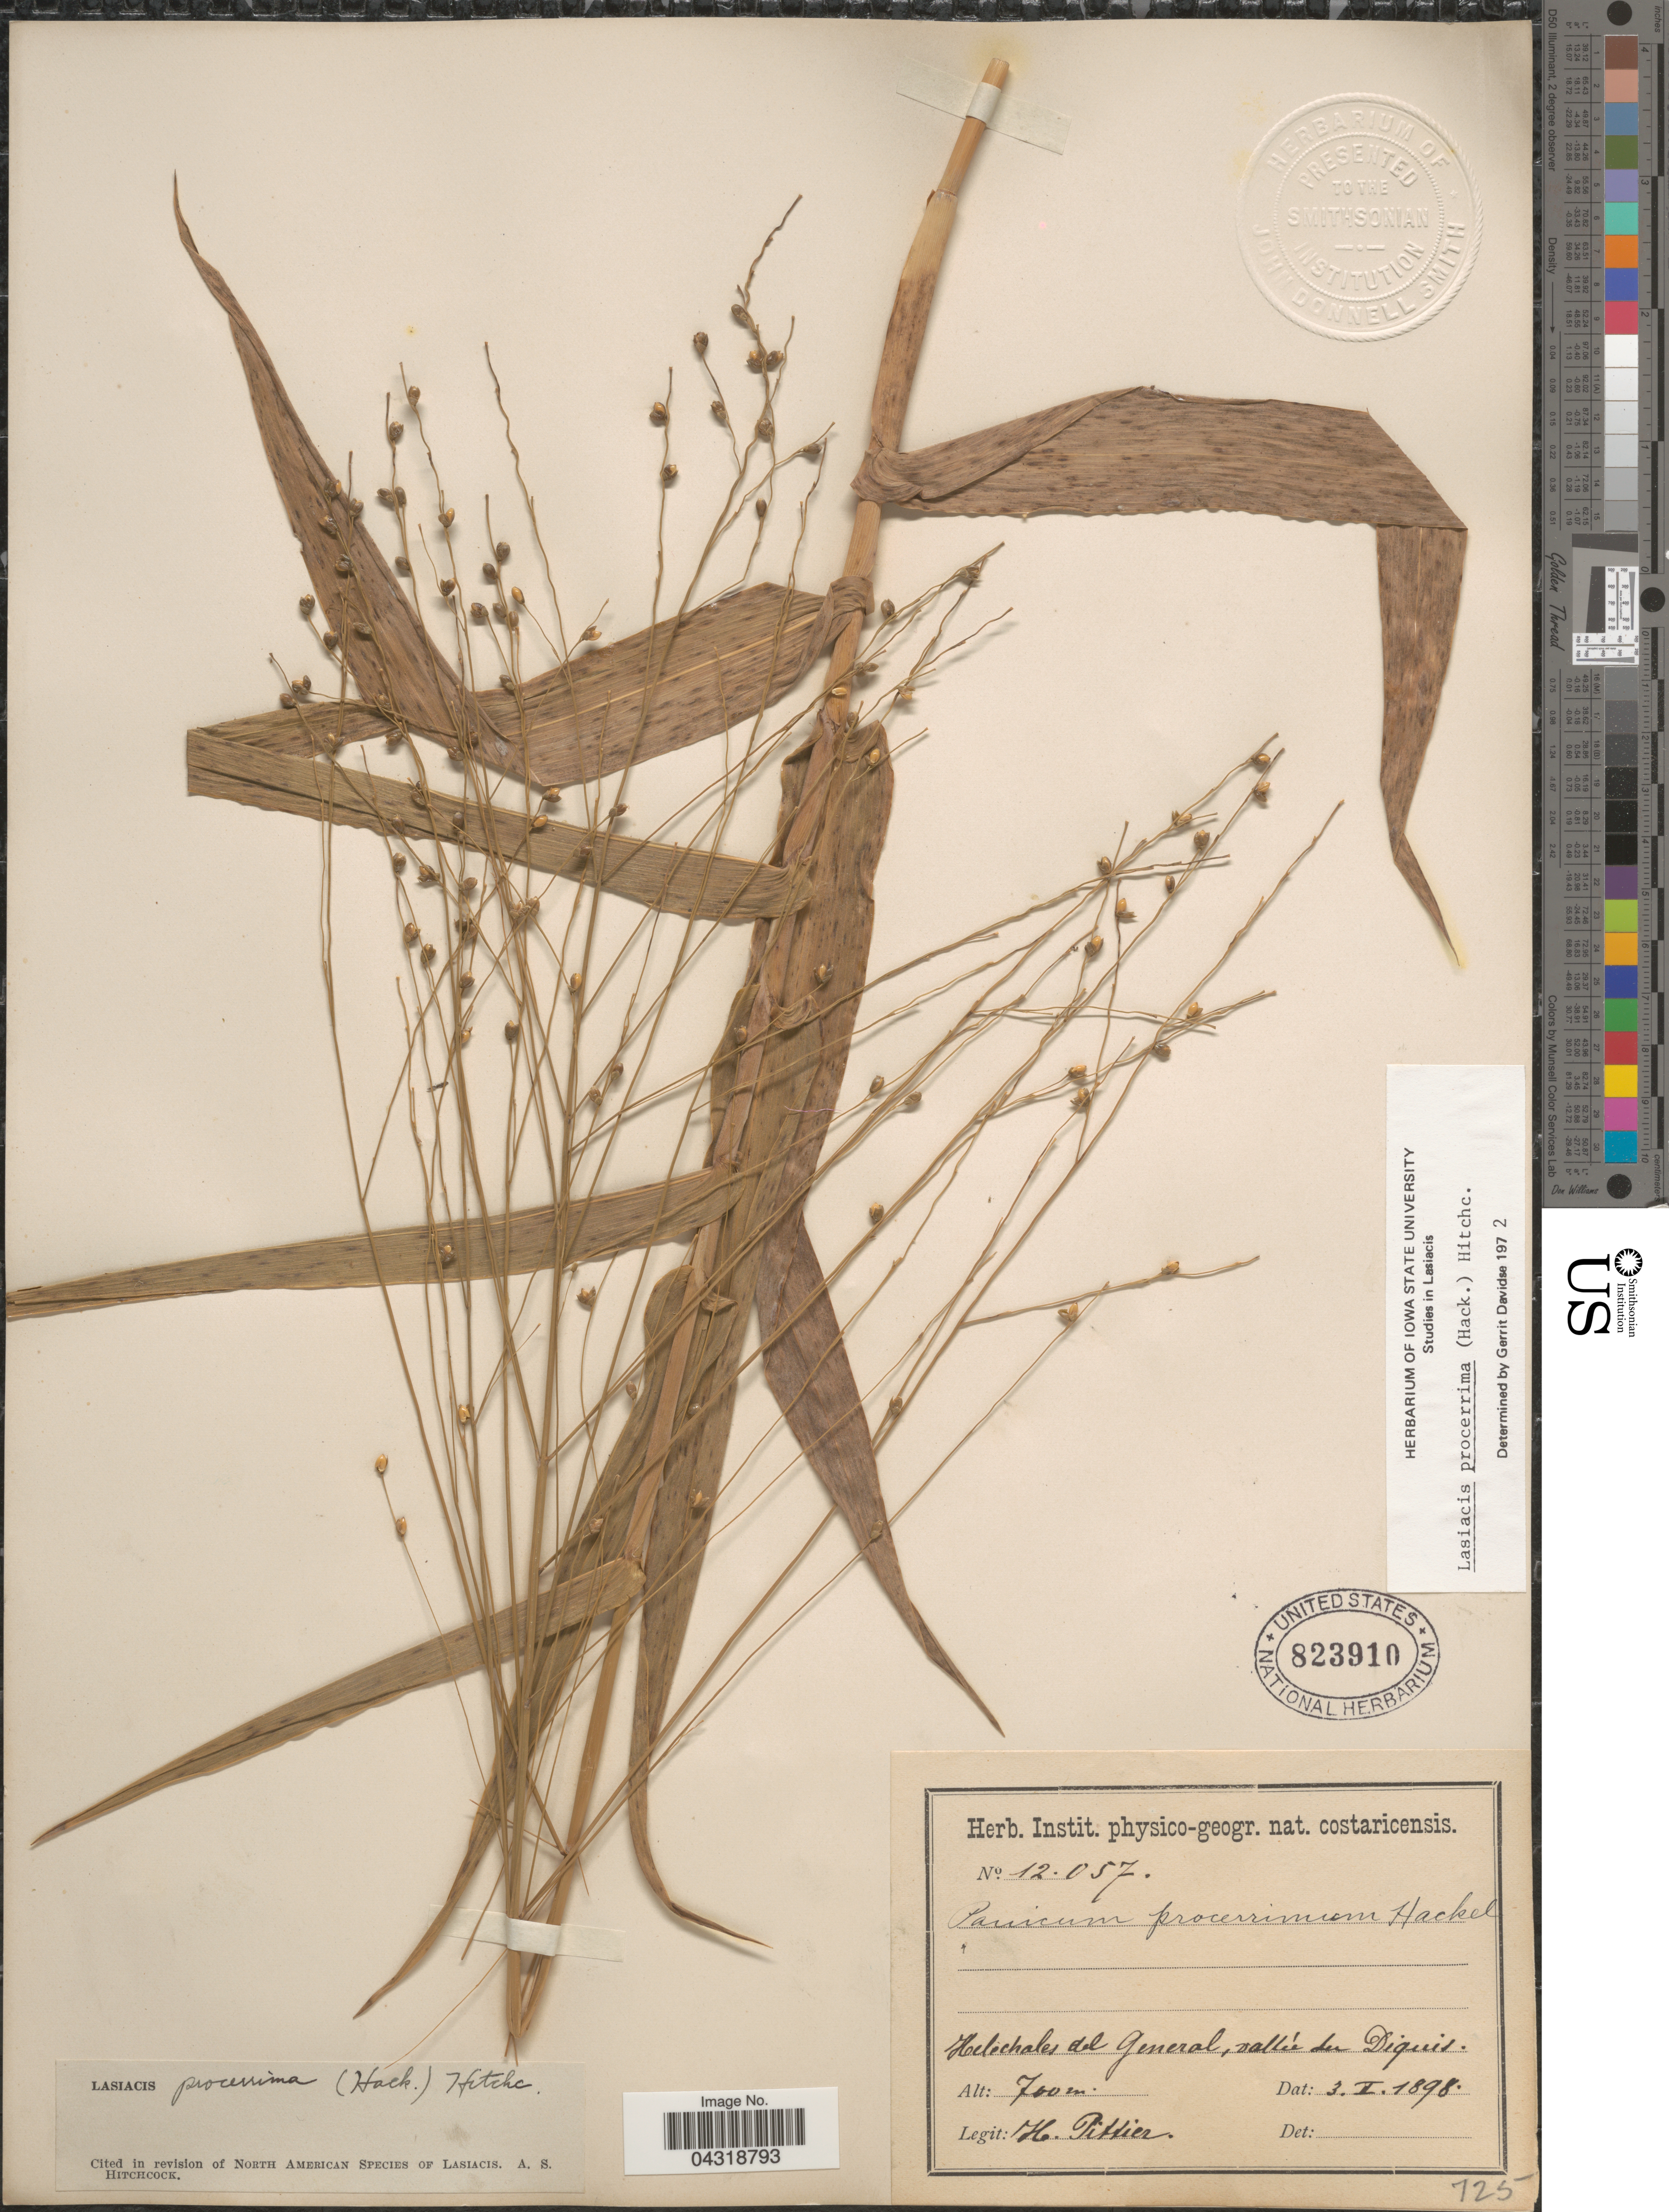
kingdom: Plantae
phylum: Tracheophyta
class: Liliopsida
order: Poales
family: Poaceae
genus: Lasiacis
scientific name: Lasiacis procerrima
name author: (Hack.) Hitchc.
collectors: H. F. Pittier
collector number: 12057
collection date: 1898-02-03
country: Costa Rica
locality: Helechales del General, vallée du Diquis.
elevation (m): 700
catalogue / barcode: US 823910